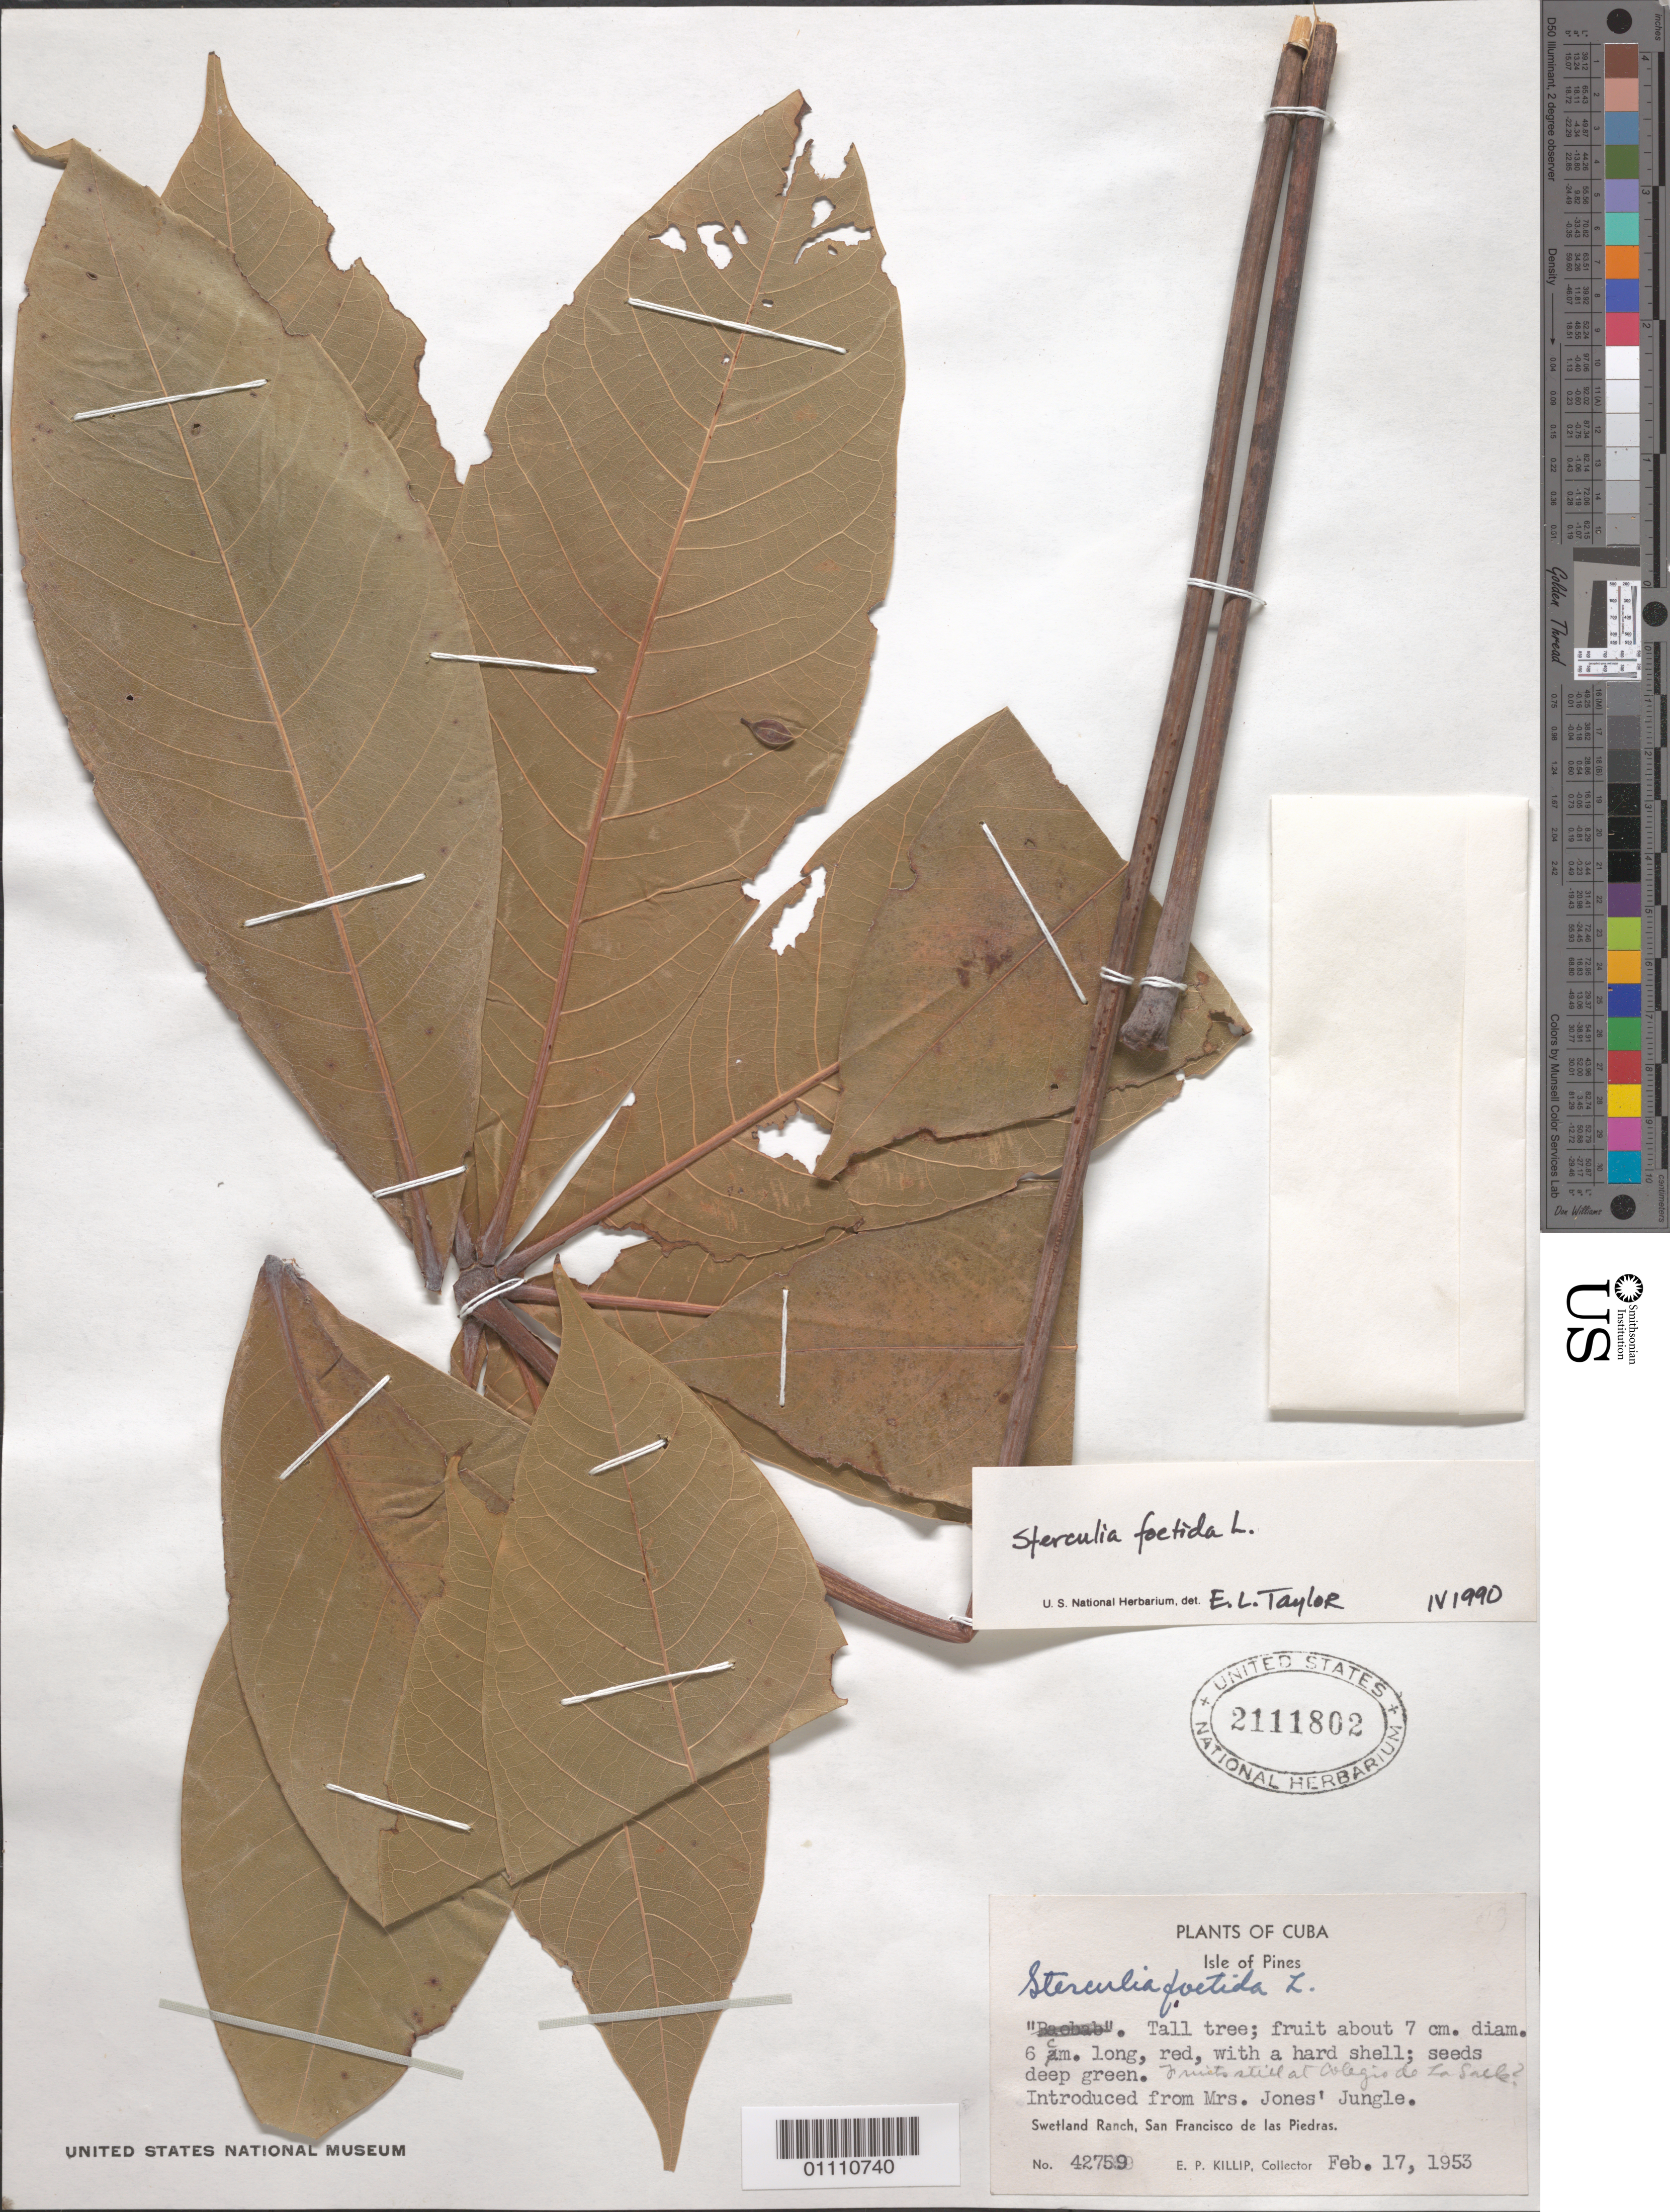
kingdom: Plantae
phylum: Tracheophyta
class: Magnoliopsida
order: Malvales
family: Malvaceae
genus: Sterculia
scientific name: Sterculia foetida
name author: L.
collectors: E. P. Killip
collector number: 42759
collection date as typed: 17 Feb 1953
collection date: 1953-02-17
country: Cuba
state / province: Isla de La Juventud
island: Isla de la Juventud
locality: Swetland Ranch, San Francisco de las Piedras, Isle of Pines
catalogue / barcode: US 2111802